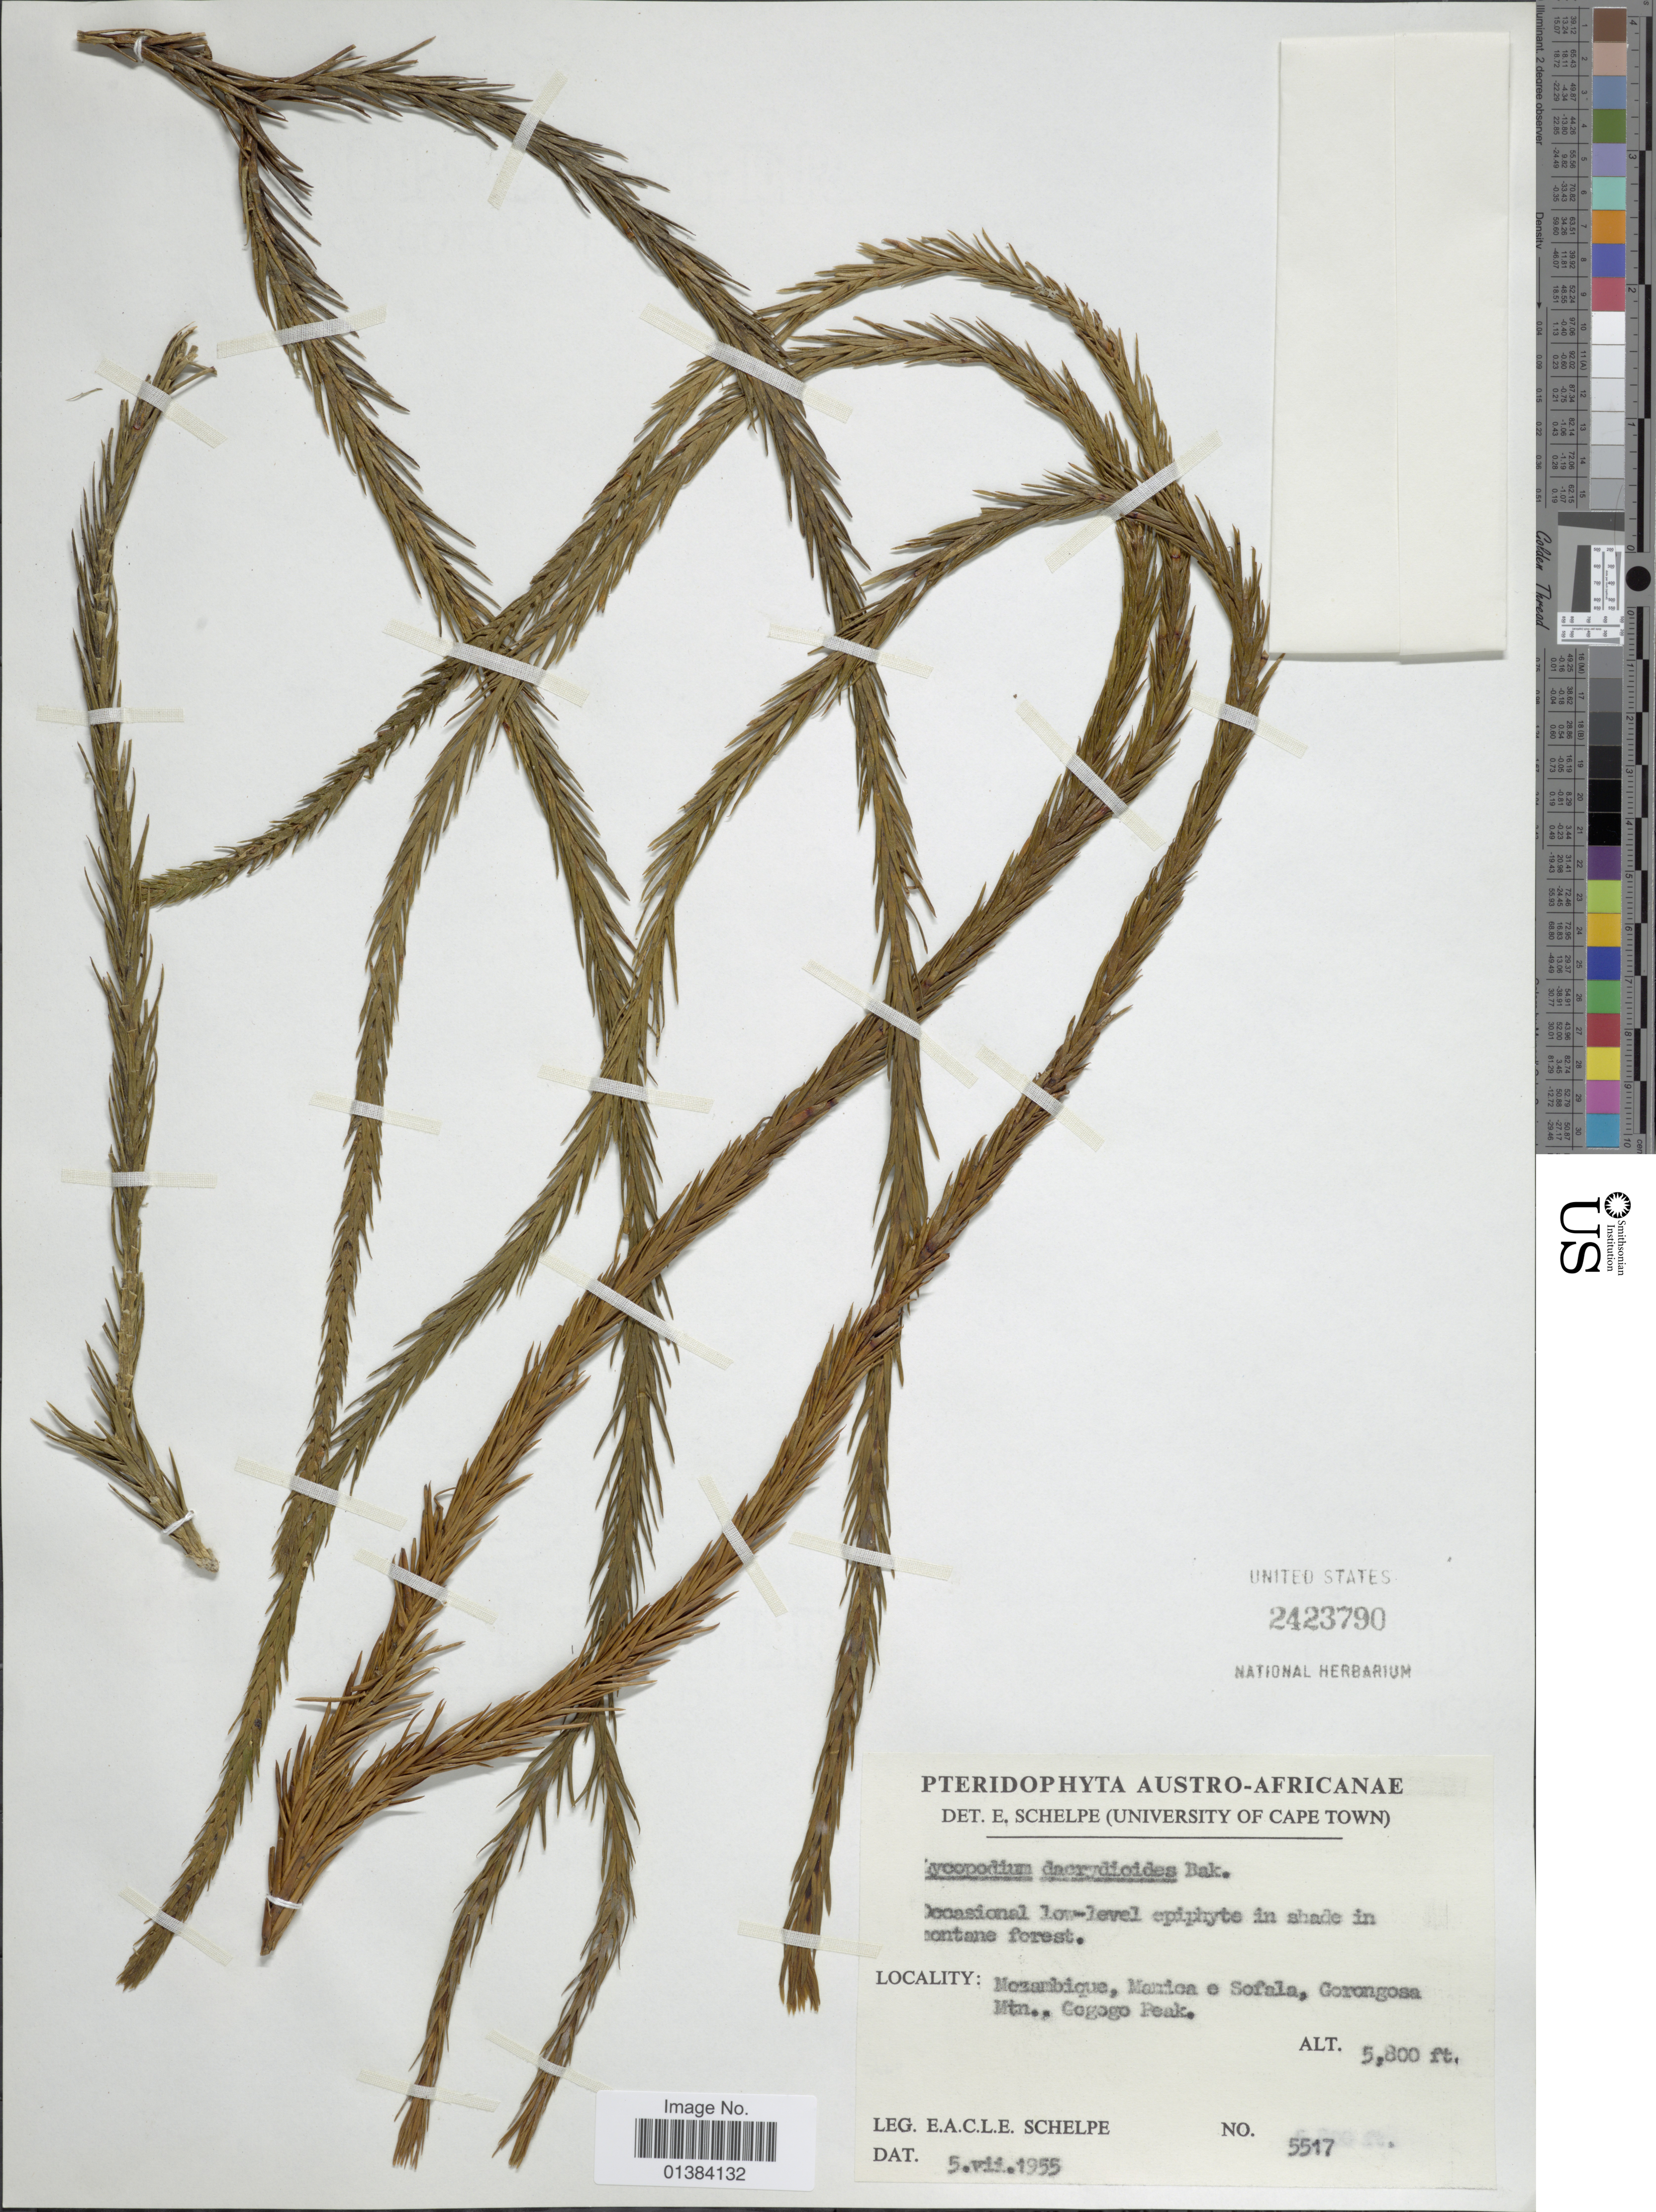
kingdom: Plantae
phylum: Tracheophyta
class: Lycopodiopsida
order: Lycopodiales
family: Lycopodiaceae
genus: Phlegmariurus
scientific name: Phlegmariurus dacrydioides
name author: (Baker) A. R. Field & Bostock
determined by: Field, A. R.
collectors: E. A. C. L. E. Schelpe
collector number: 5517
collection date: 1955-07-05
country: Mozambique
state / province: Manica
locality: Sofala, Gorongosa Mtn., Gogogo Peak.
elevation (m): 1768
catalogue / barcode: US 2423790